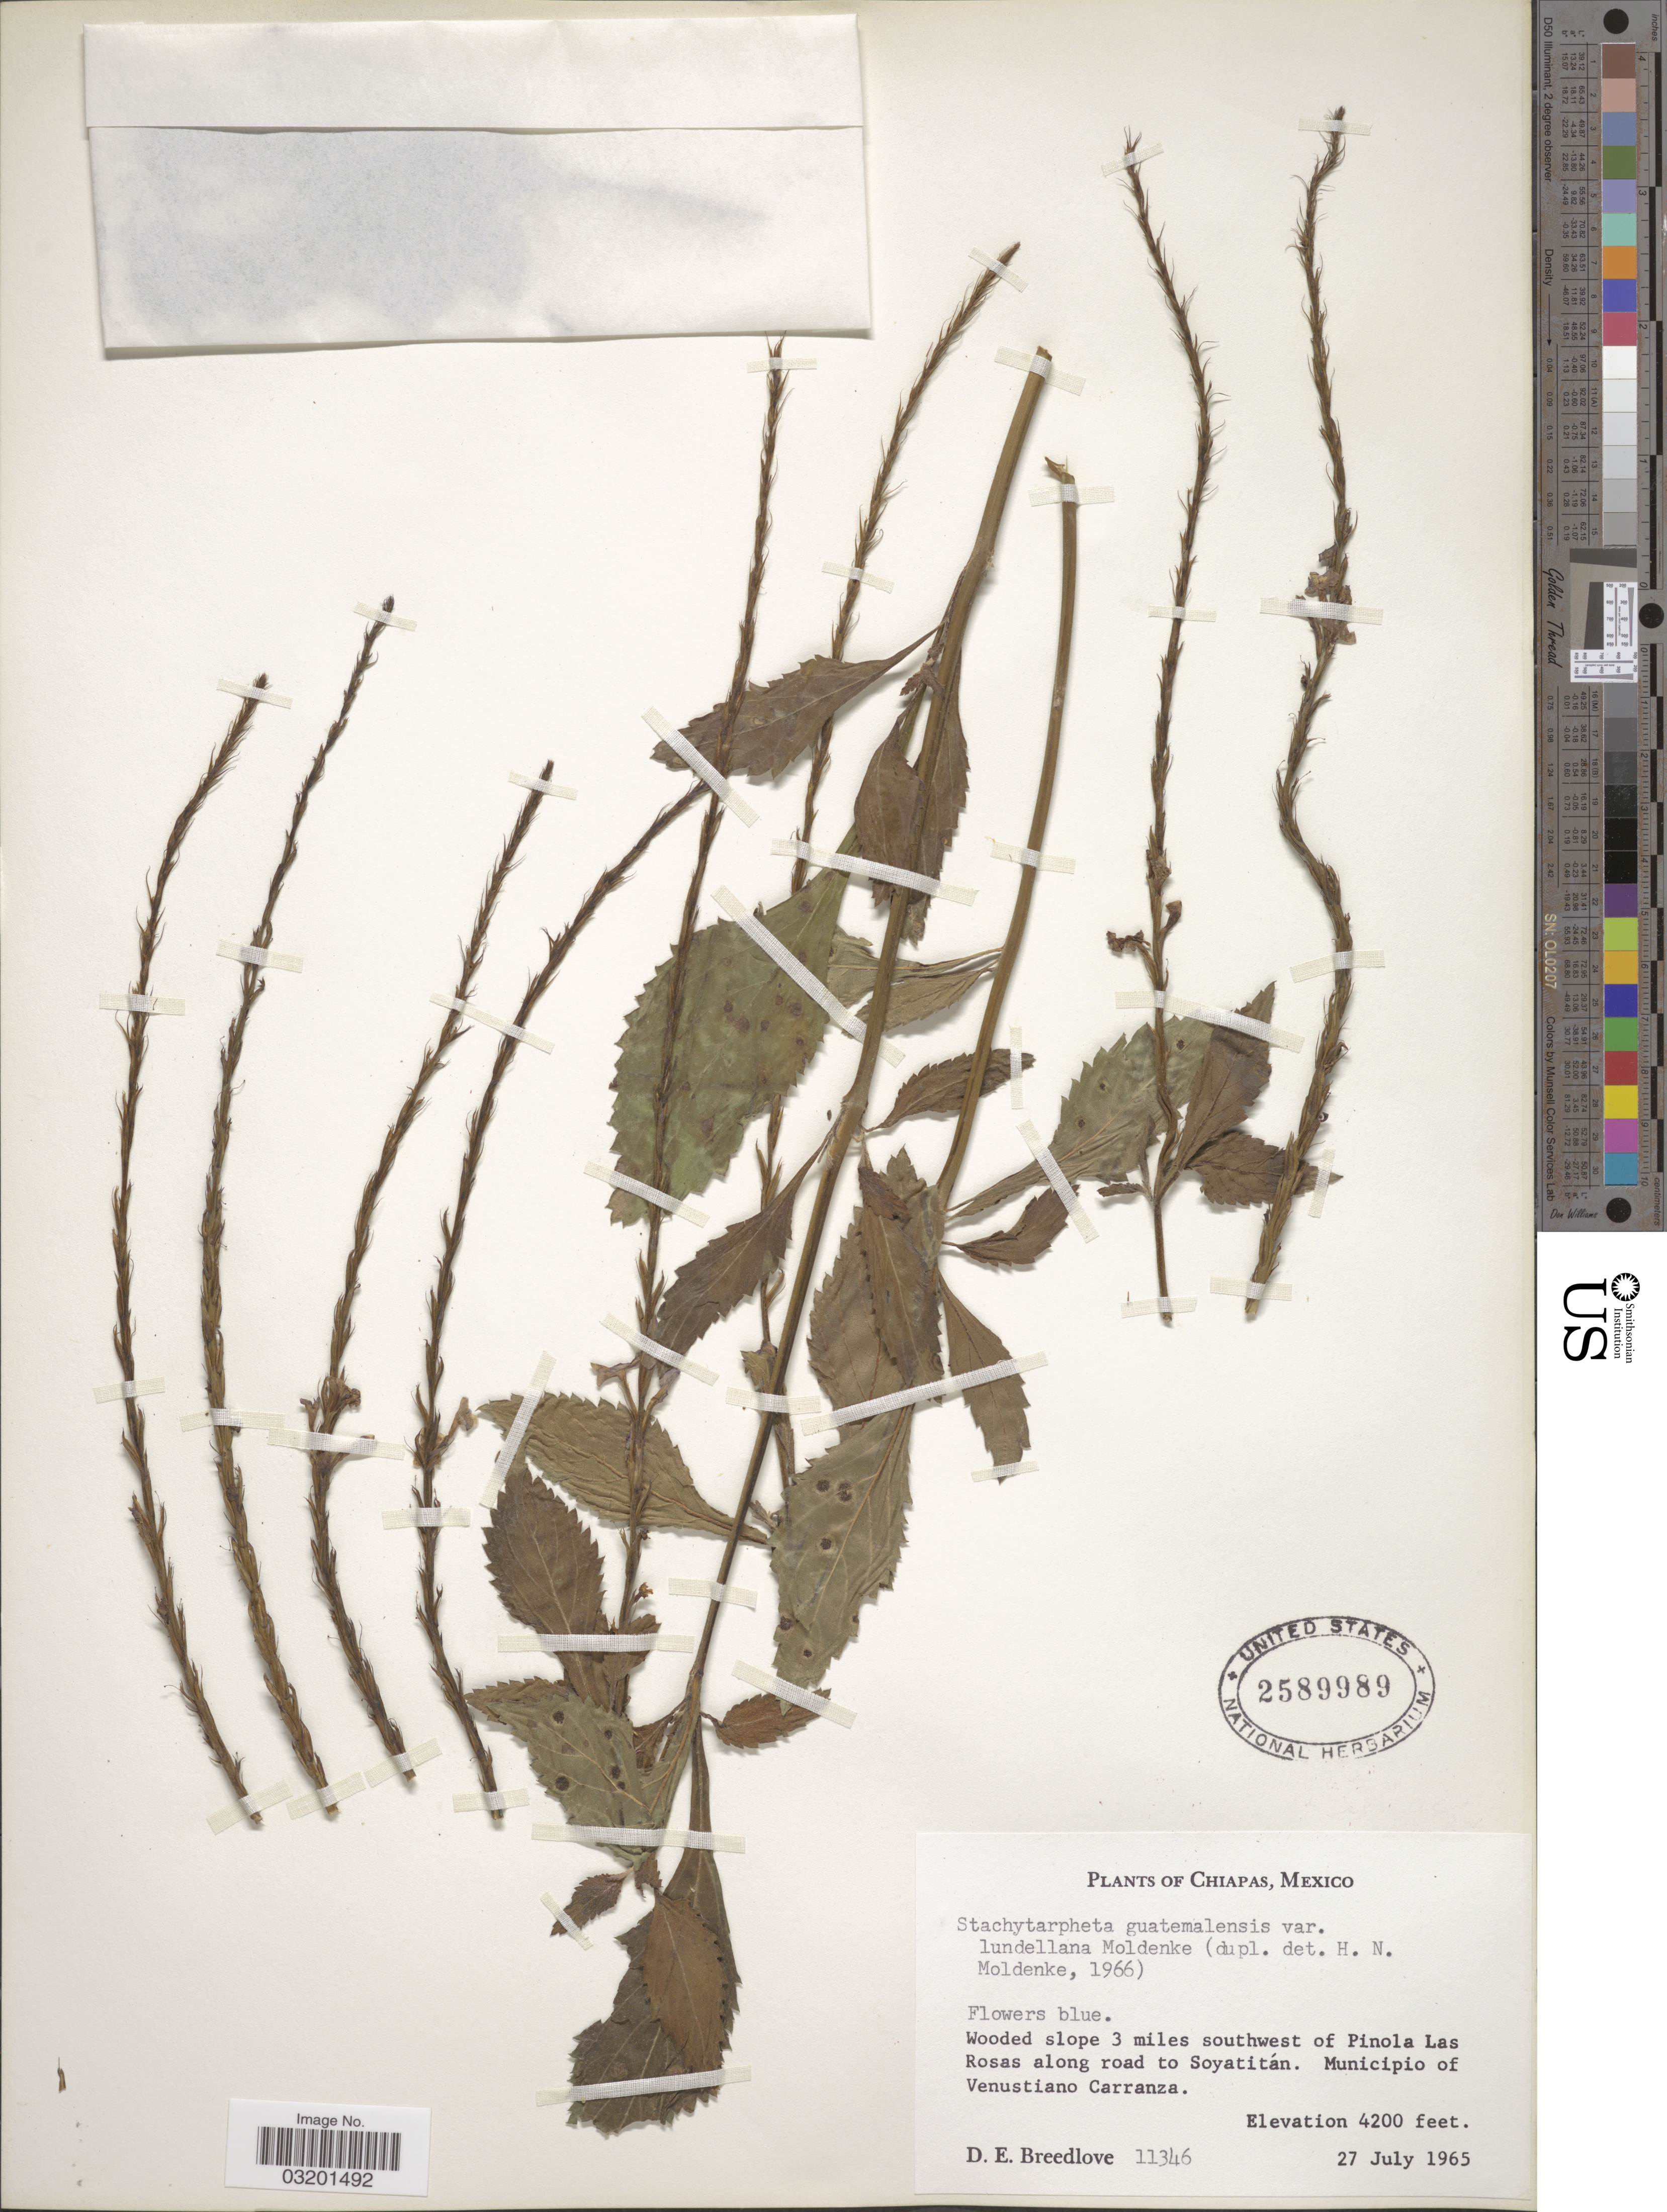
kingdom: Plantae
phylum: Tracheophyta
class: Magnoliopsida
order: Lamiales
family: Verbenaceae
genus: Stachytarpheta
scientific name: Stachytarpheta guatemalensis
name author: Moldenke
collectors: D. E. Breedlove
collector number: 11346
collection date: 1965-07-27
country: Mexico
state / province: Chiapas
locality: Wooded slope 3 miles southwest of Pinola Las Rosas along road to Soyatitán. Municipio of Venustiano Carranza.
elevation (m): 1280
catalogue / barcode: US 2589989